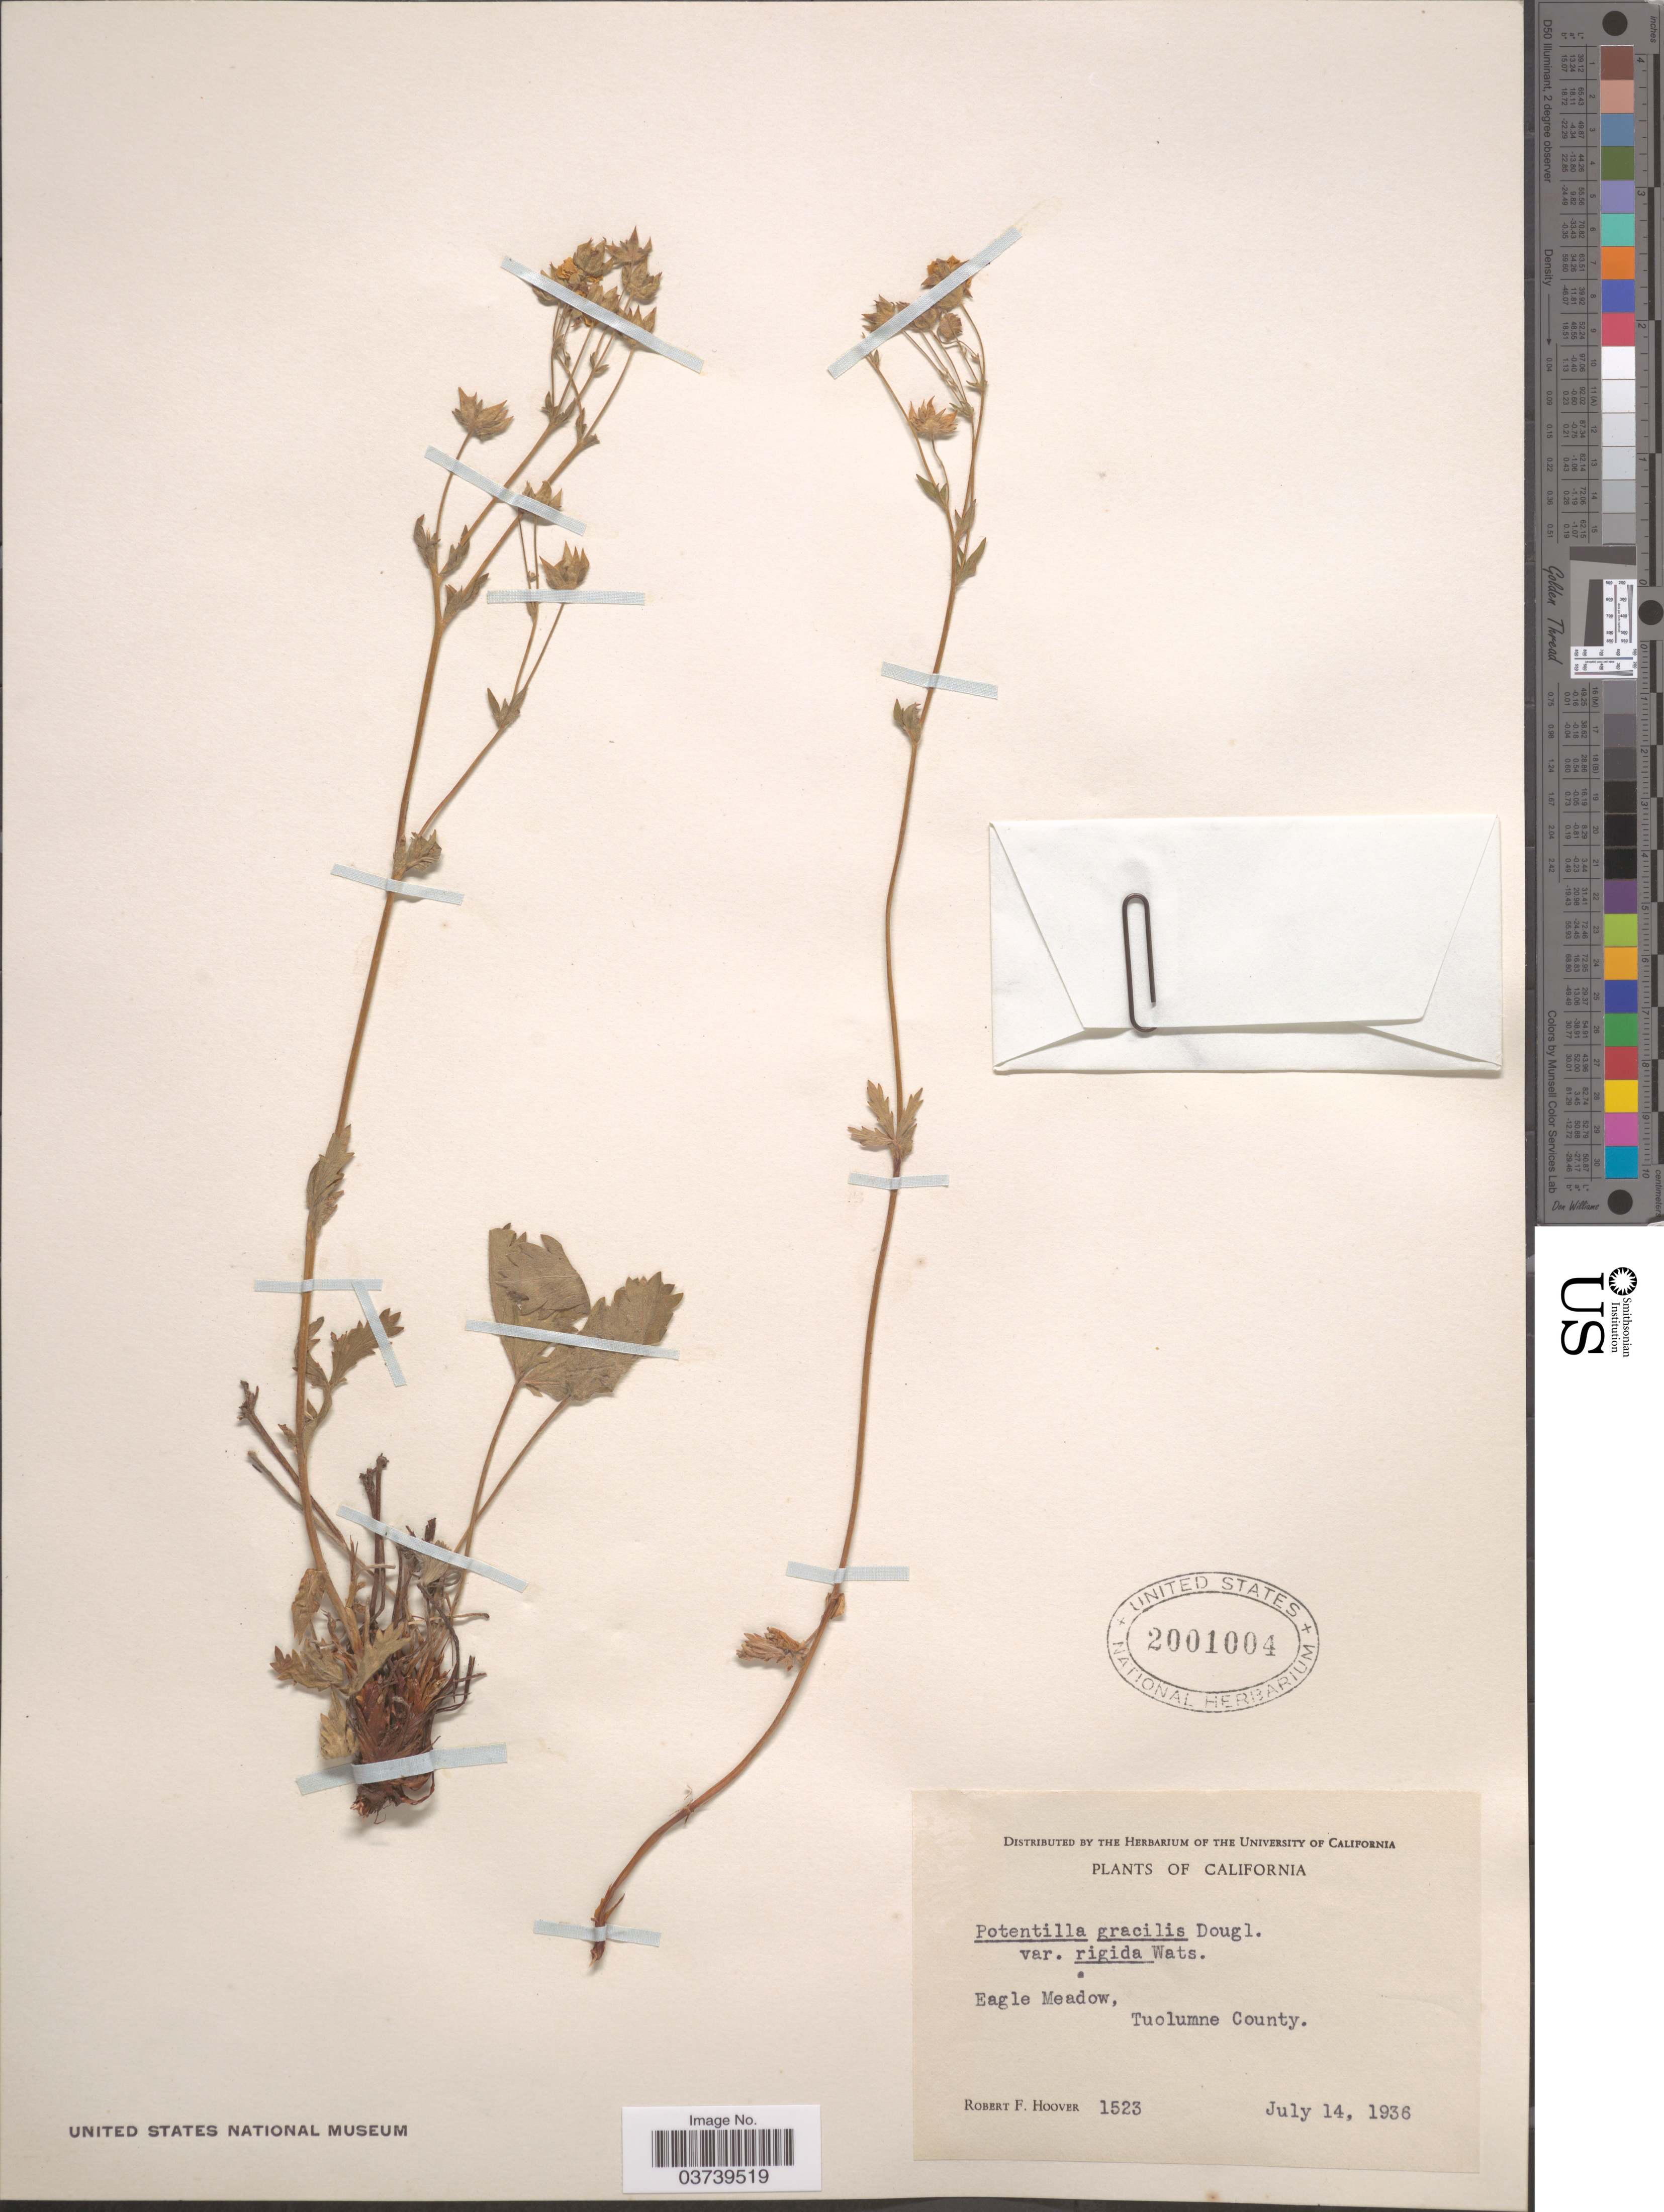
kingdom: Plantae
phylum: Tracheophyta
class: Magnoliopsida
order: Rosales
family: Rosaceae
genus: Potentilla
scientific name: Potentilla gracilis var. fastigiata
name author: (Nutt.) S. Watson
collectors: R. F. Hoover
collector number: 1523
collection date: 1936-07-14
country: United States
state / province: California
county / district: Tuolumne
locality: Eagle Meadow, Tuolumne County.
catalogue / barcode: US 2001004